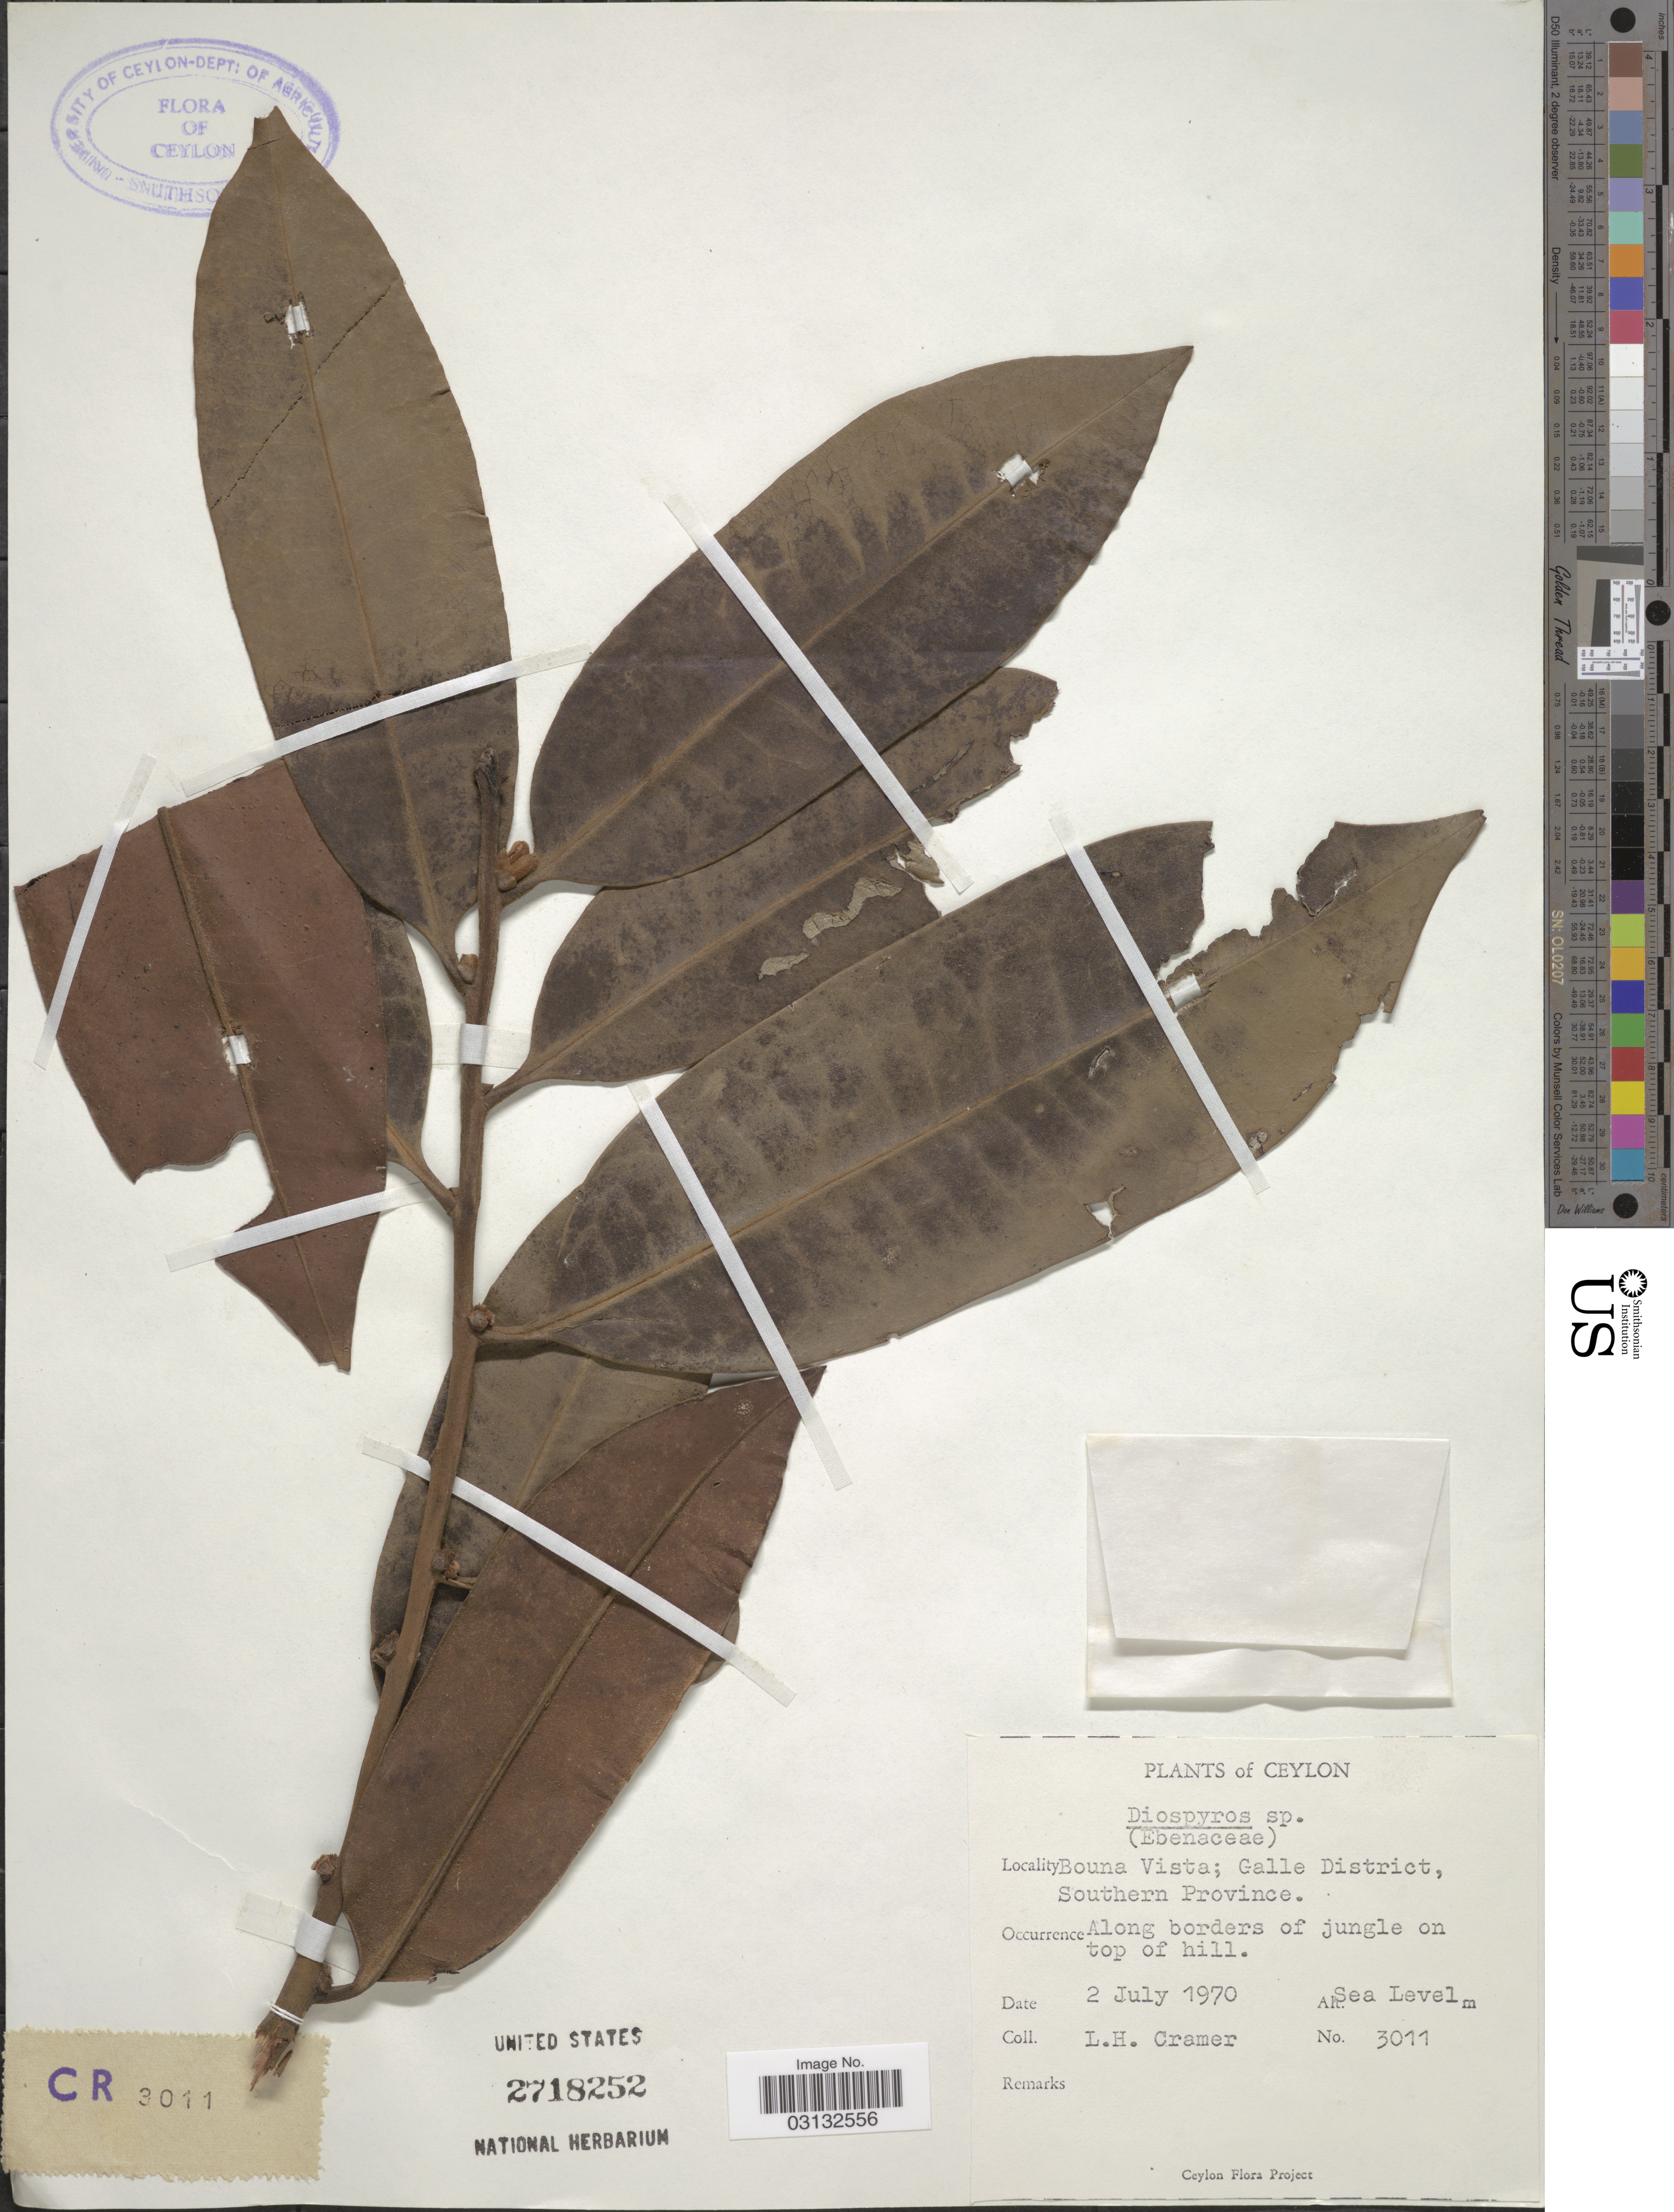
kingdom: Plantae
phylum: Tracheophyta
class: Magnoliopsida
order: Ericales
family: Ebenaceae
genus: Diospyros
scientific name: Diospyros sp.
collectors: L. H. Cramer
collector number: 3011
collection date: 1970-07-02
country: Sri Lanka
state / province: Southern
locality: Ceylon. Bouna Vista; Galle District.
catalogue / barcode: US 2718252